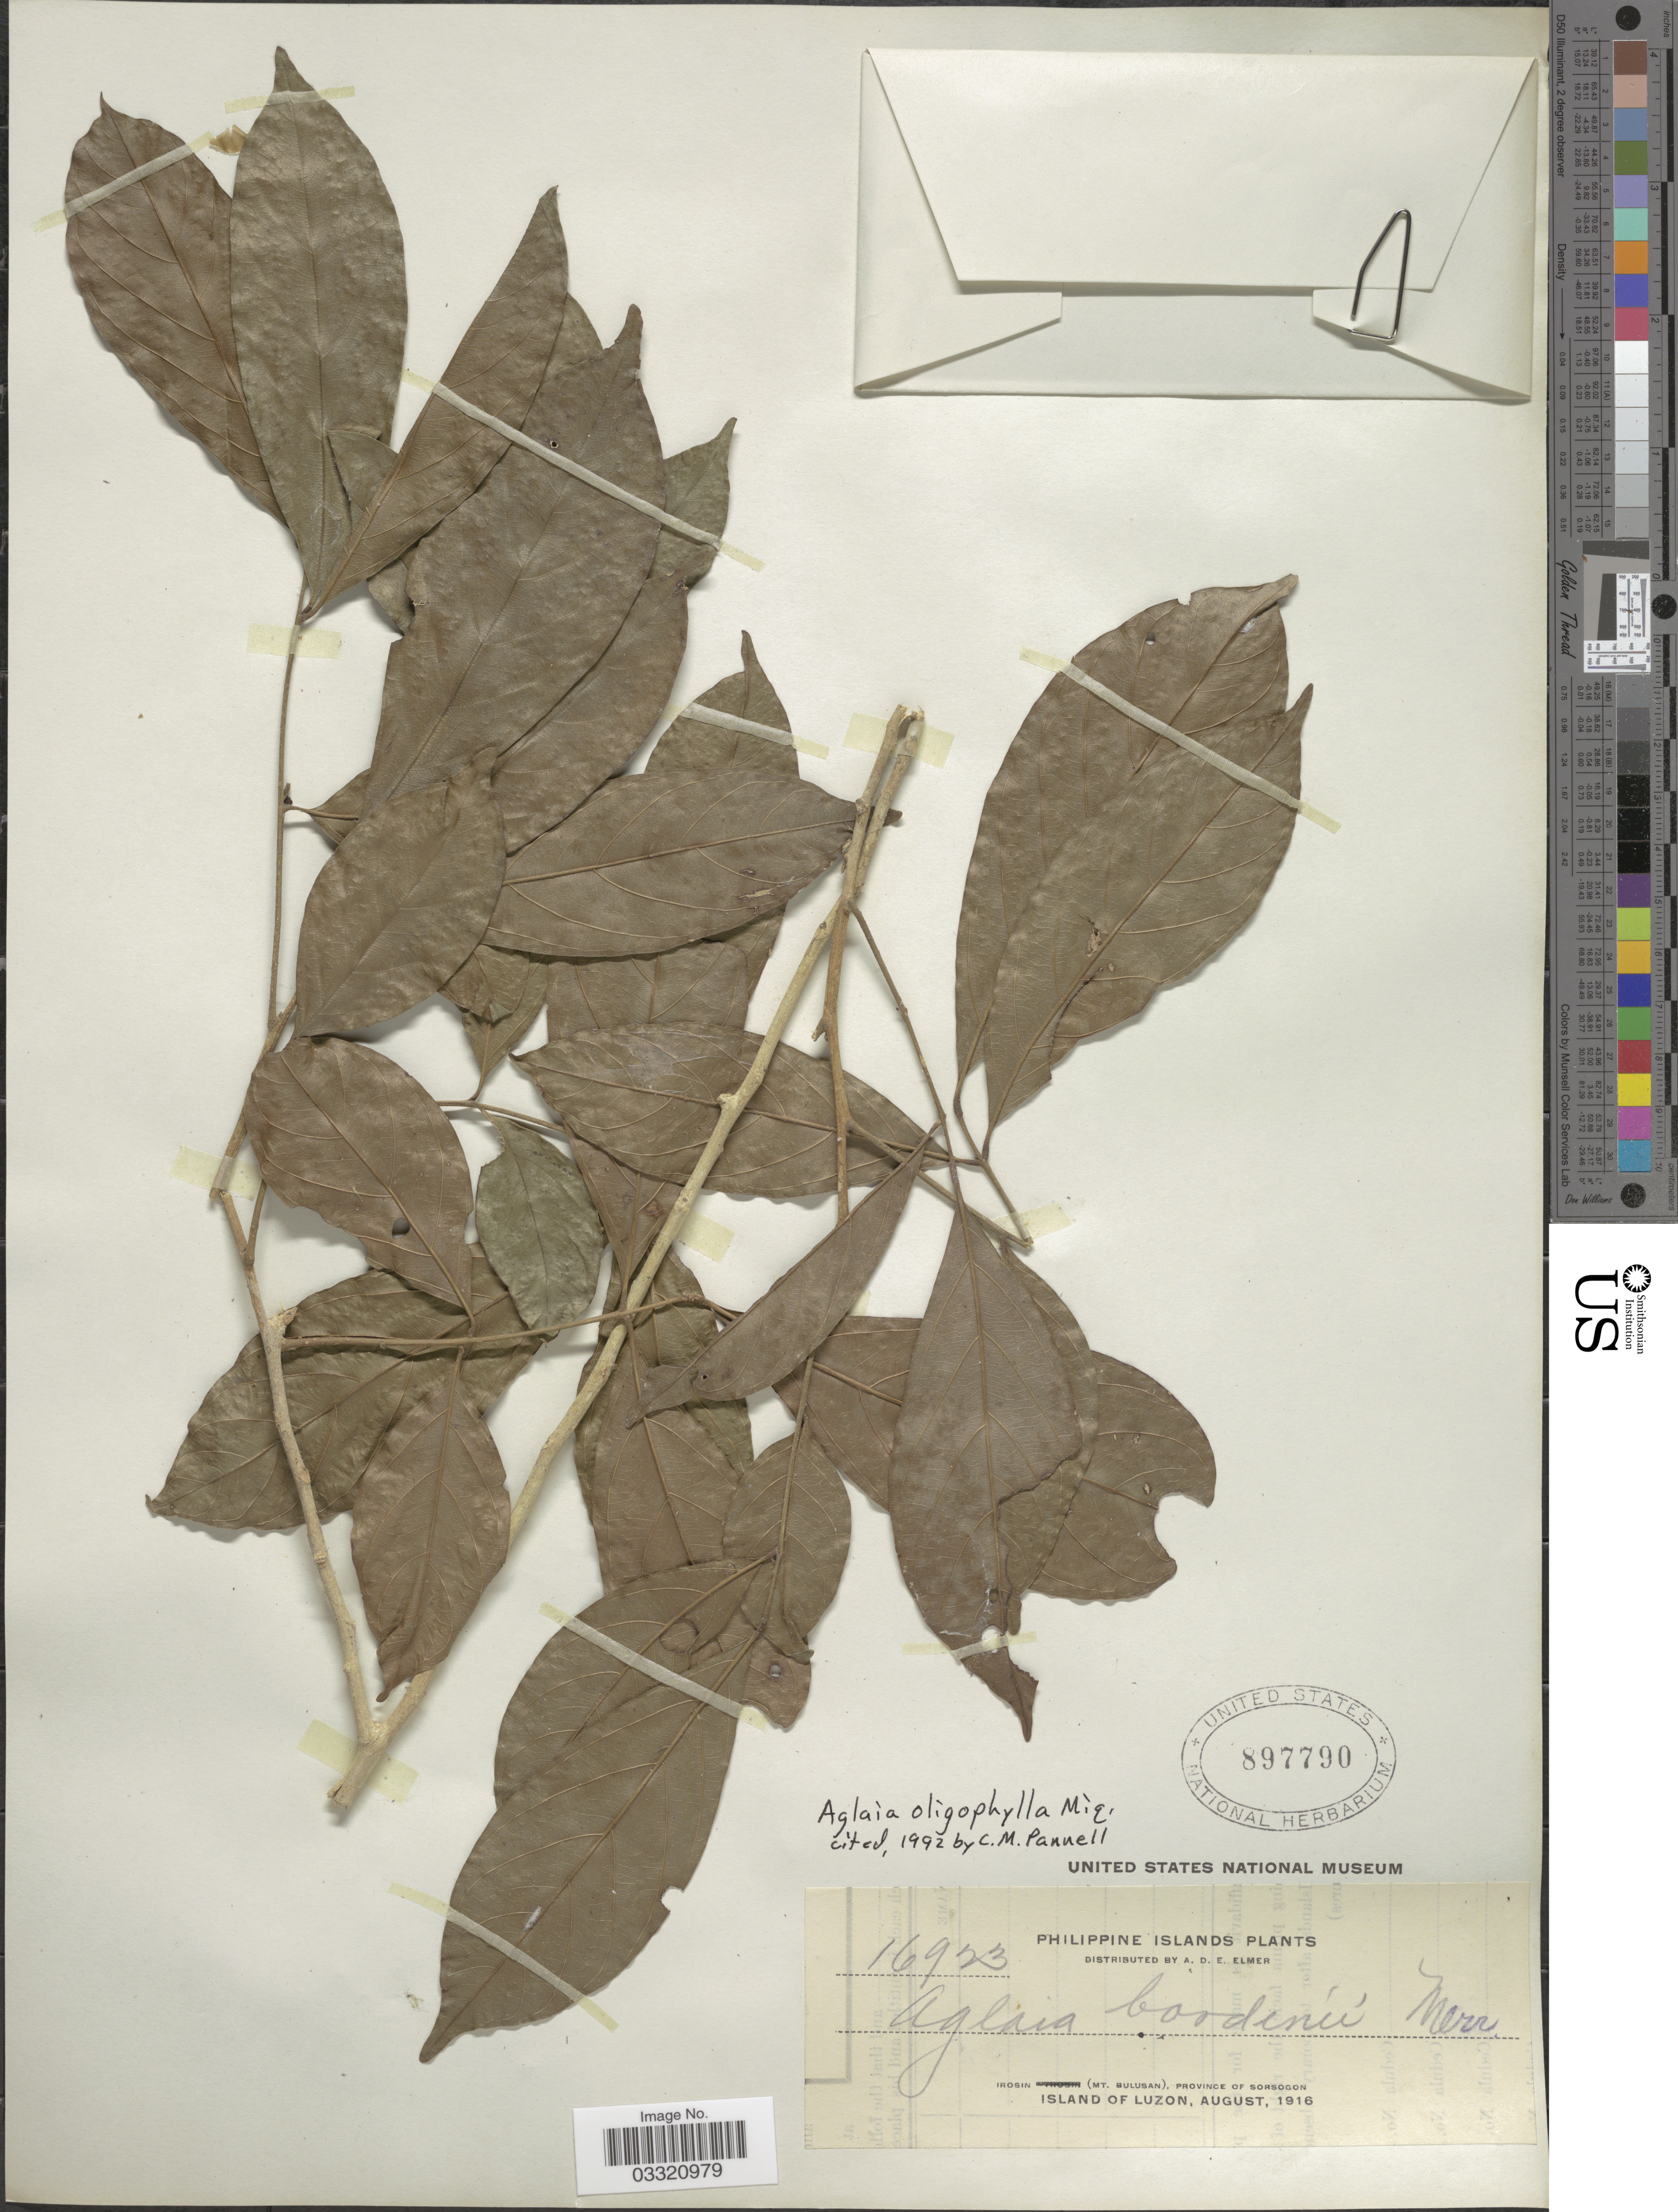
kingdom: Plantae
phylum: Tracheophyta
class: Magnoliopsida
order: Sapindales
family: Meliaceae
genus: Aglaia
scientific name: Aglaia oligophylla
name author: Miq.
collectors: A. D. E. Elmer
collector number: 16923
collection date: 1916-08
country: Philippines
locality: Irosin (Mt. Bulusan), Province of Sorsogon. Island of Luzon.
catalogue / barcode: US 897790